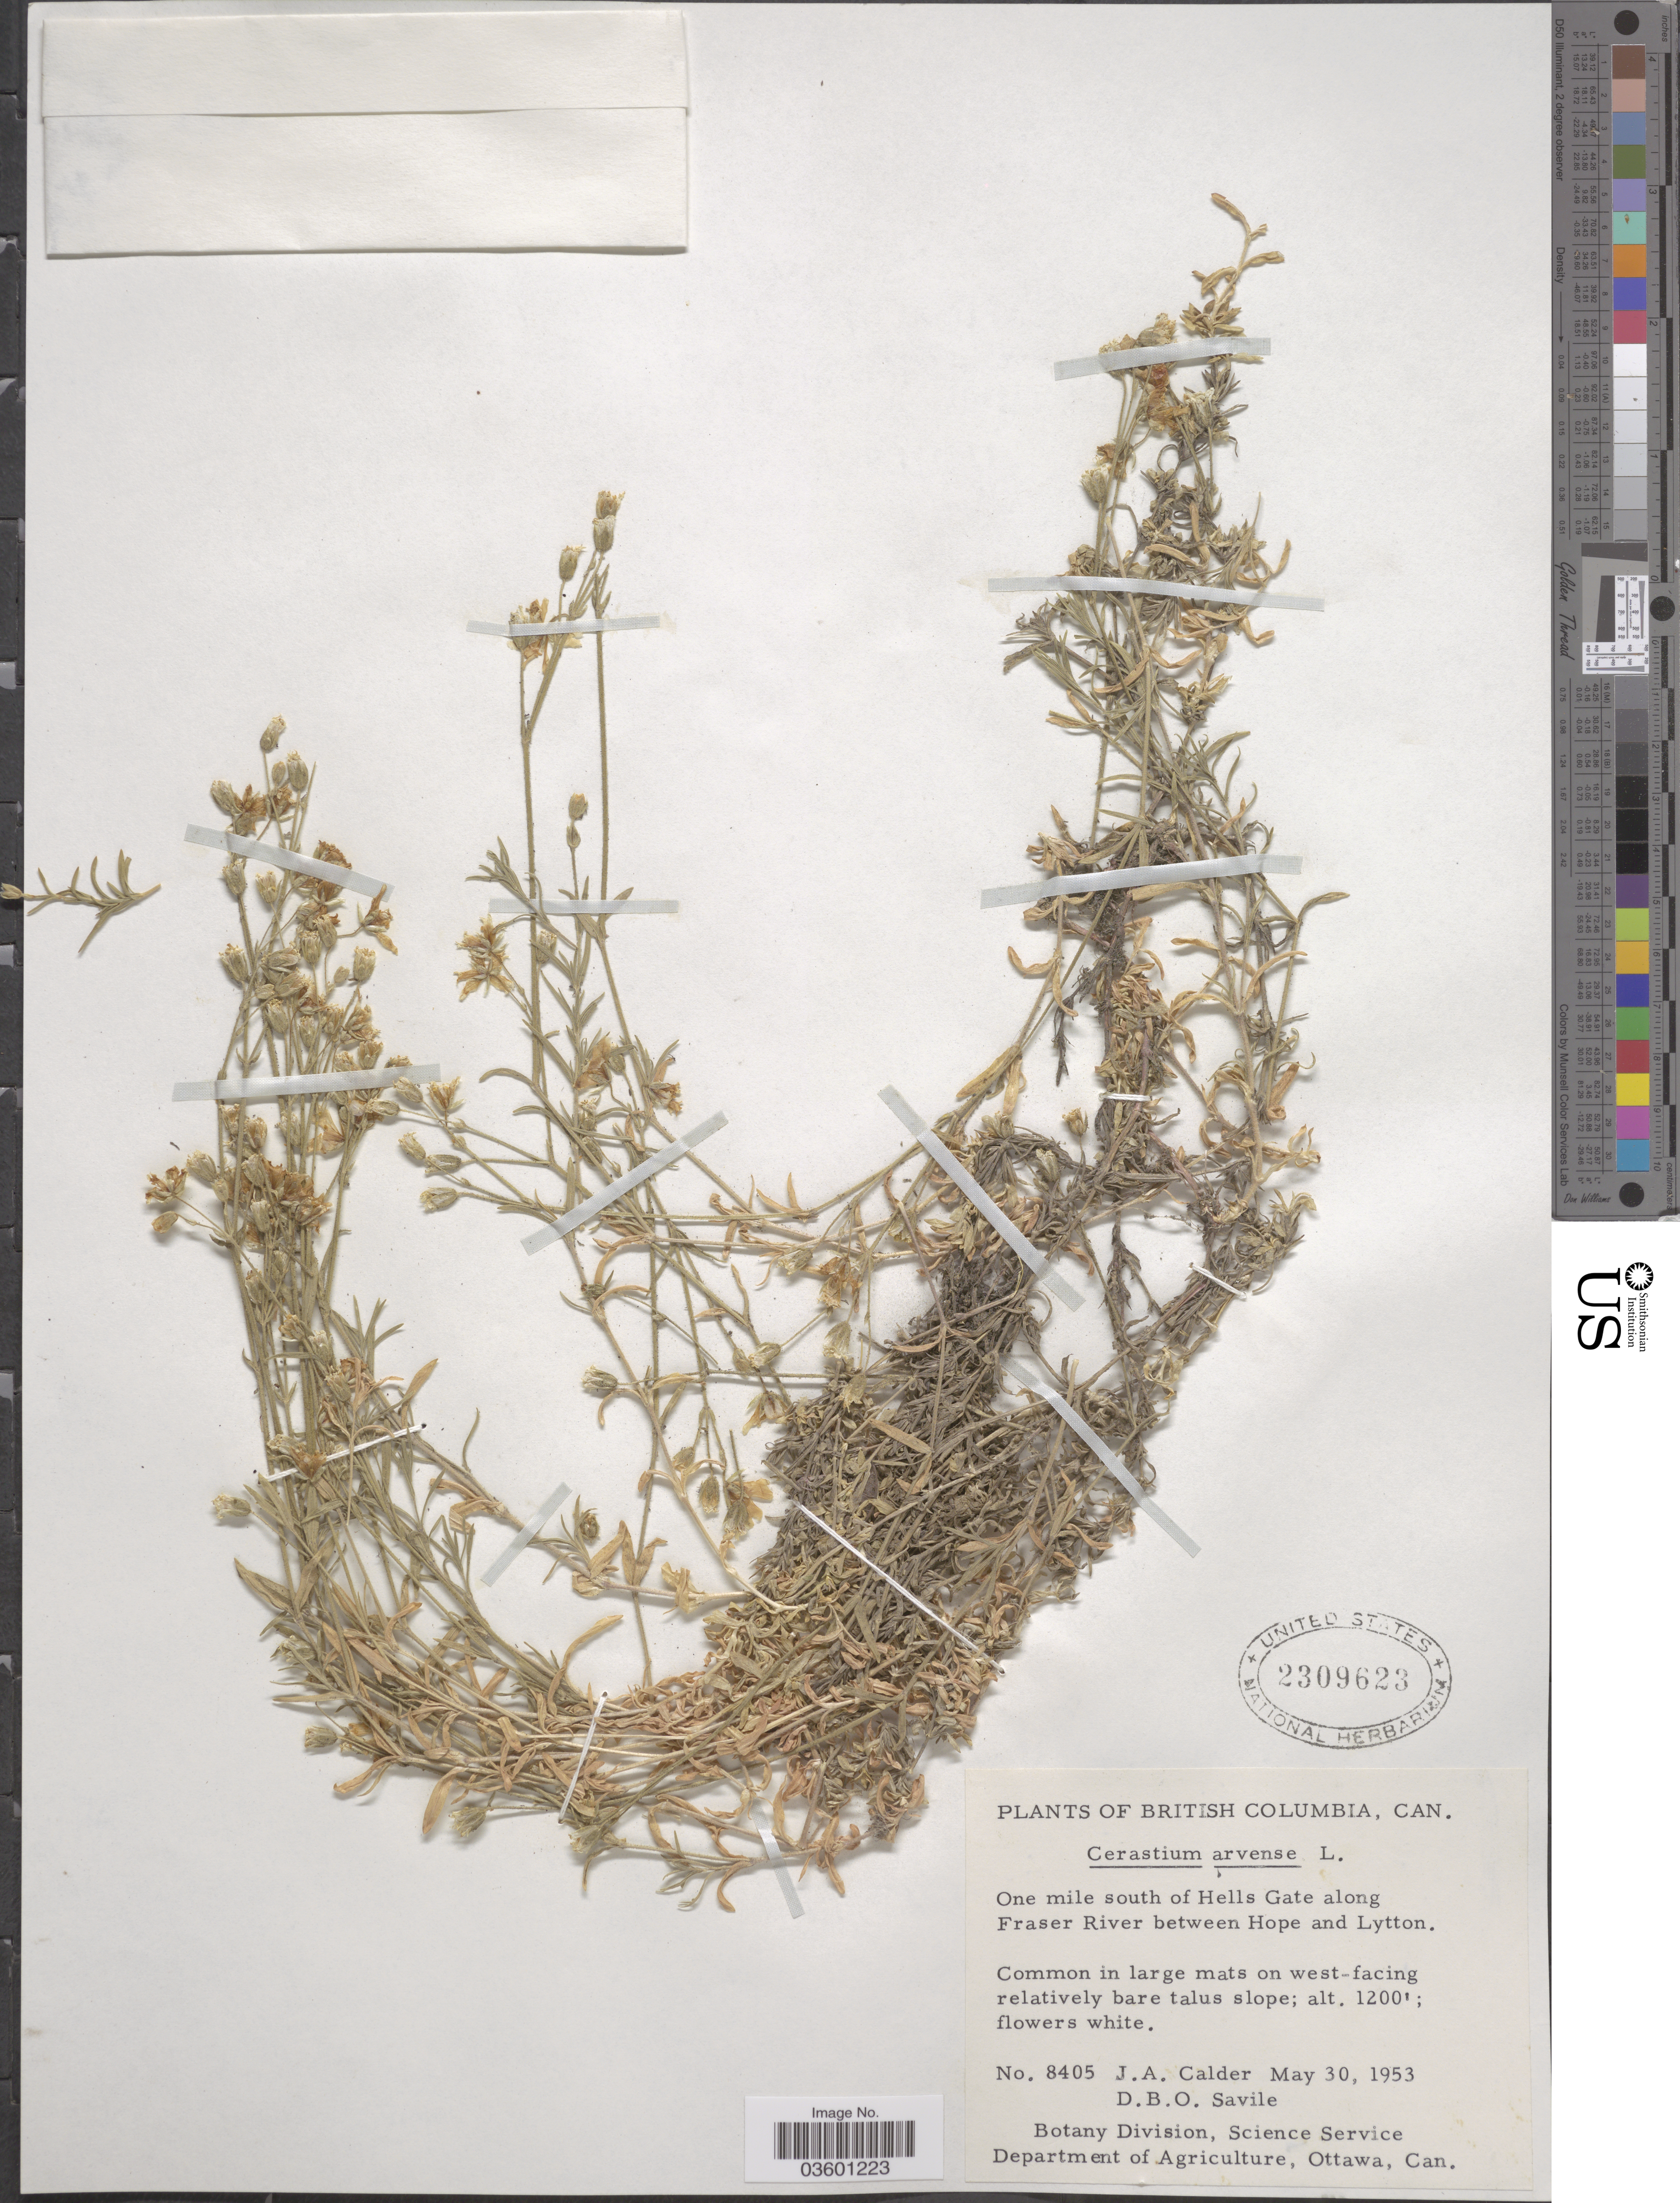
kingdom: Plantae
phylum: Tracheophyta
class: Magnoliopsida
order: Caryophyllales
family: Caryophyllaceae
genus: Cerastium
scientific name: Cerastium arvense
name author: L.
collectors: J. A. Calder & D. Savile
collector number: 8405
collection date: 1953-05-30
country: Canada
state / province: British Columbia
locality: One mile south of Hells Gate along Fraser River between Hope and Lytton.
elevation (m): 366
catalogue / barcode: US 2309623